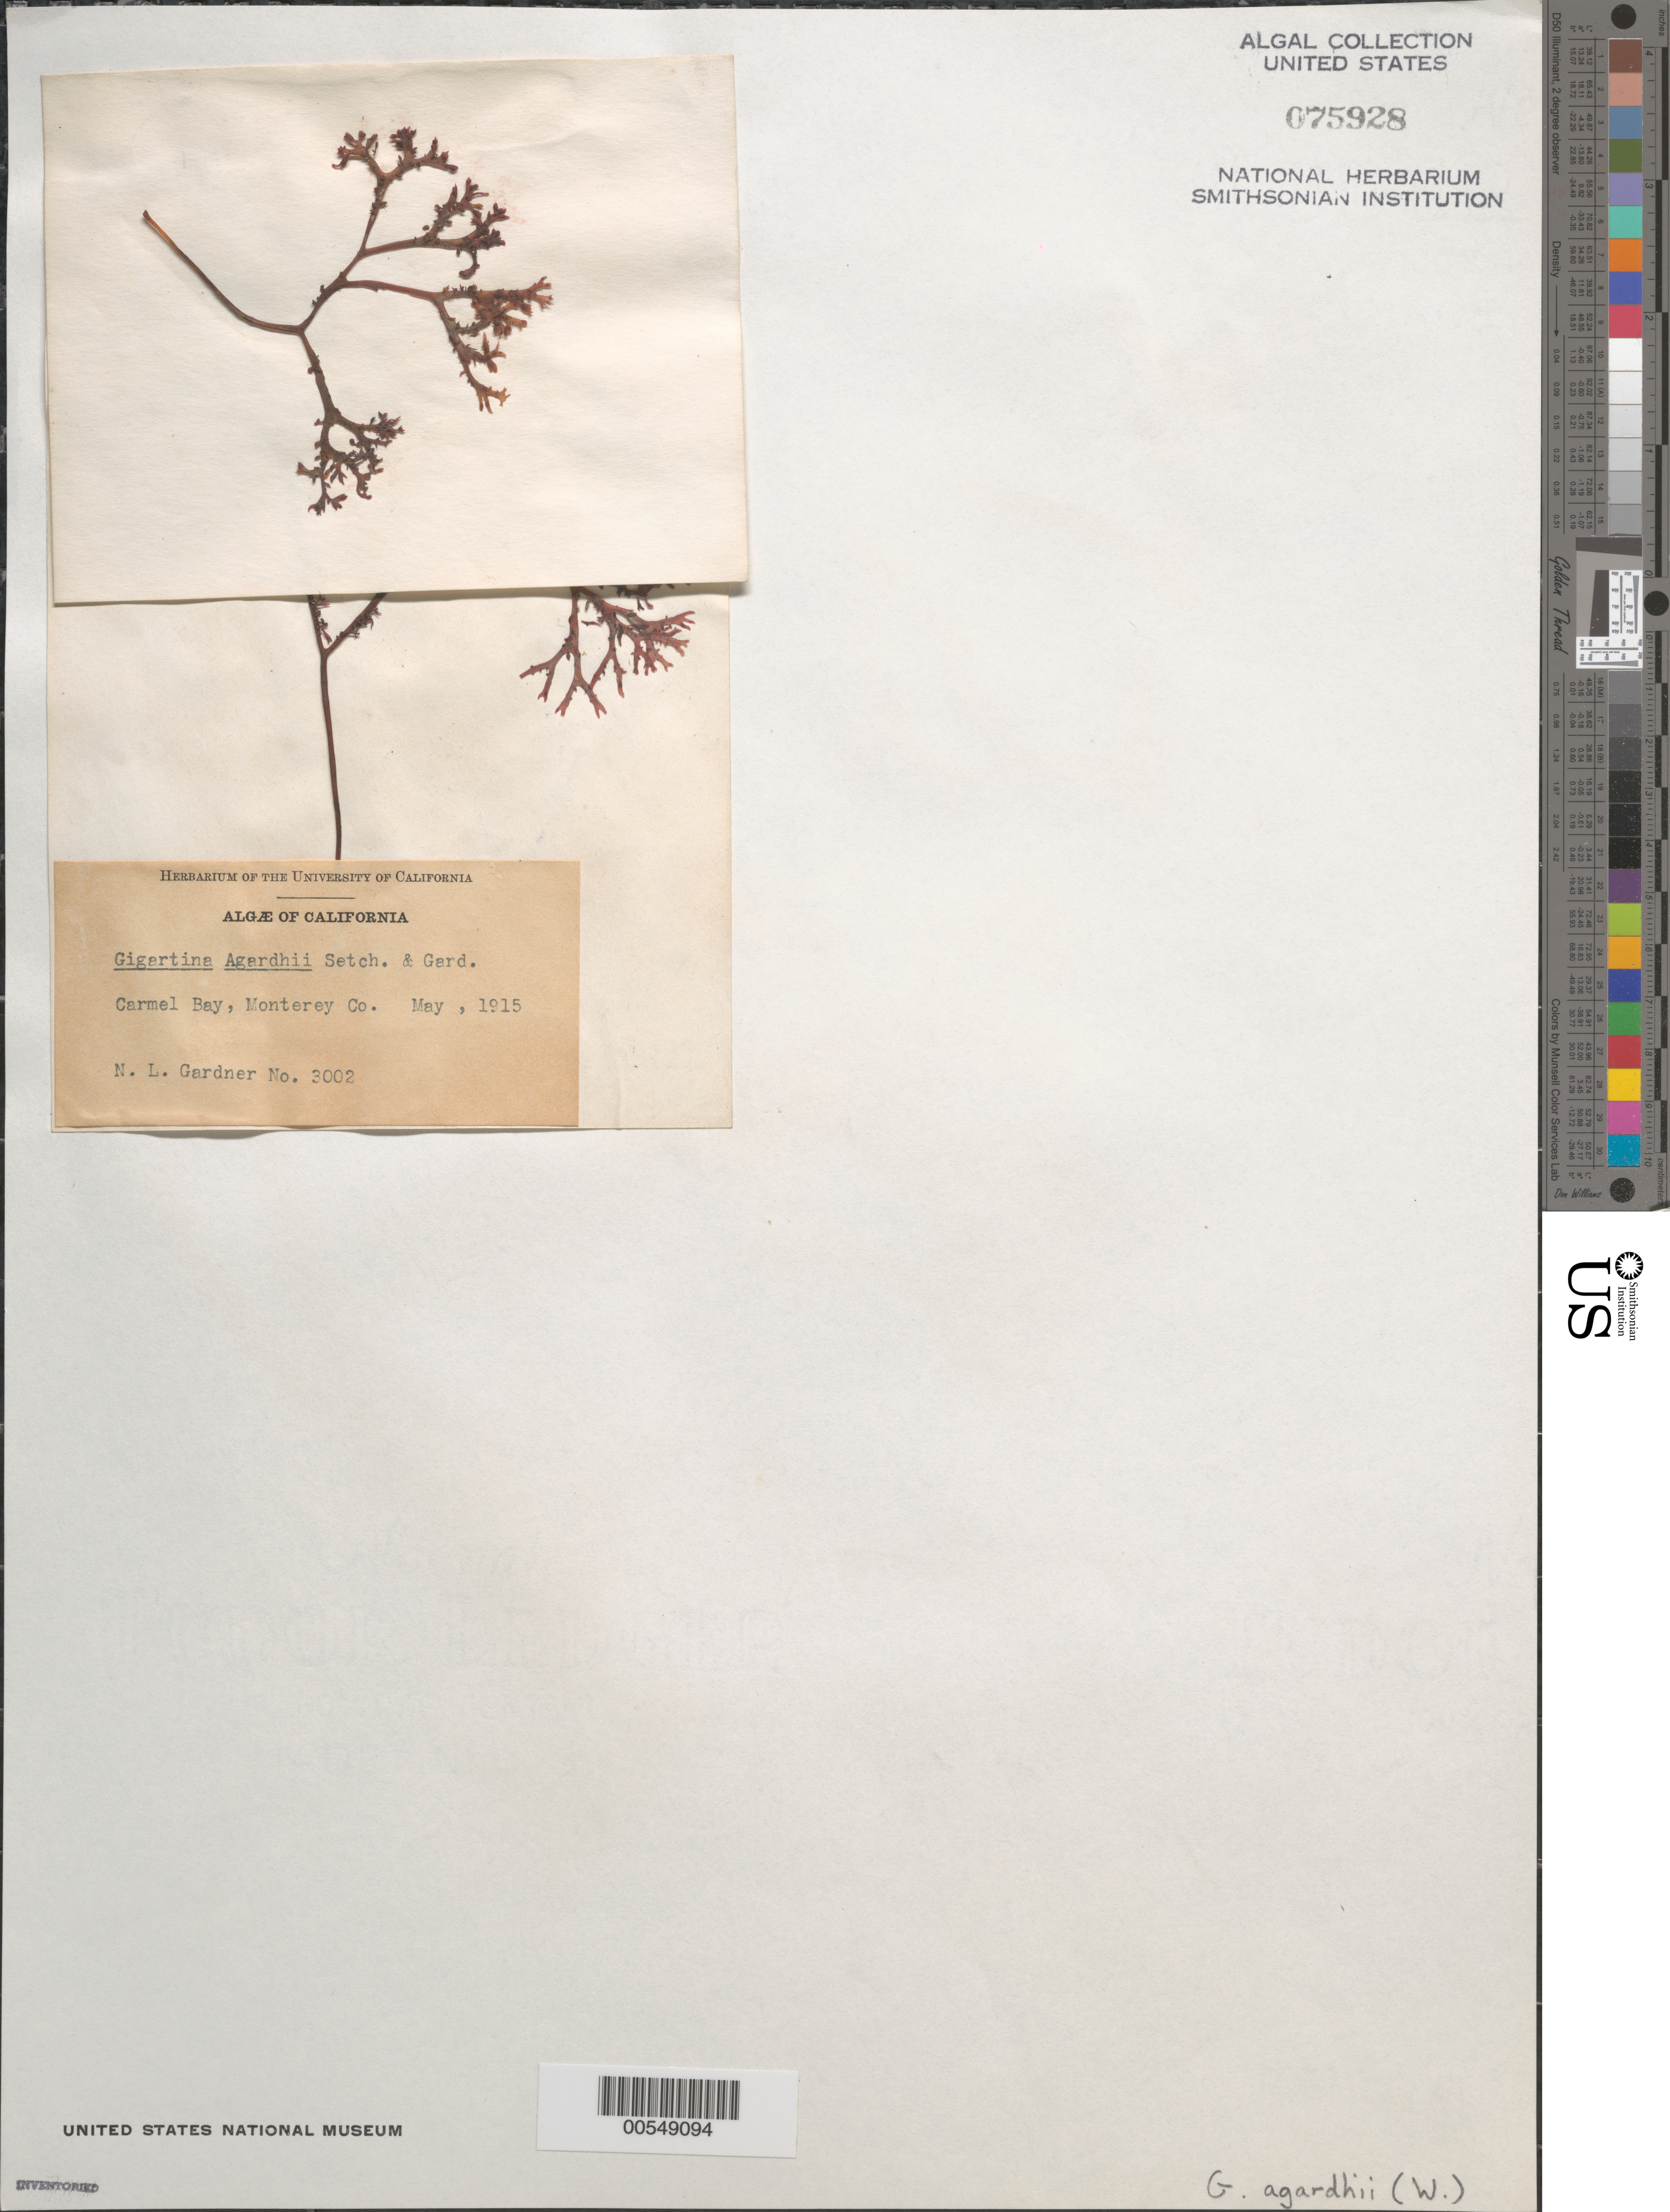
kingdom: Plantae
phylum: Rhodophyta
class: Florideophyceae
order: Gigartinales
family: Phyllophoraceae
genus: Mastocarpus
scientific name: Mastocarpus agardhii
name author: (Setchell & N.L. Gardner) S.C. Lindstrom et al.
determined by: Algae name updating Project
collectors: N. Gardner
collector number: NLG 3002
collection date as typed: May 1915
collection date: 1915-05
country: United States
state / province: California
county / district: Monterey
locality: Carmel Bay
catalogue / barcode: US 75928